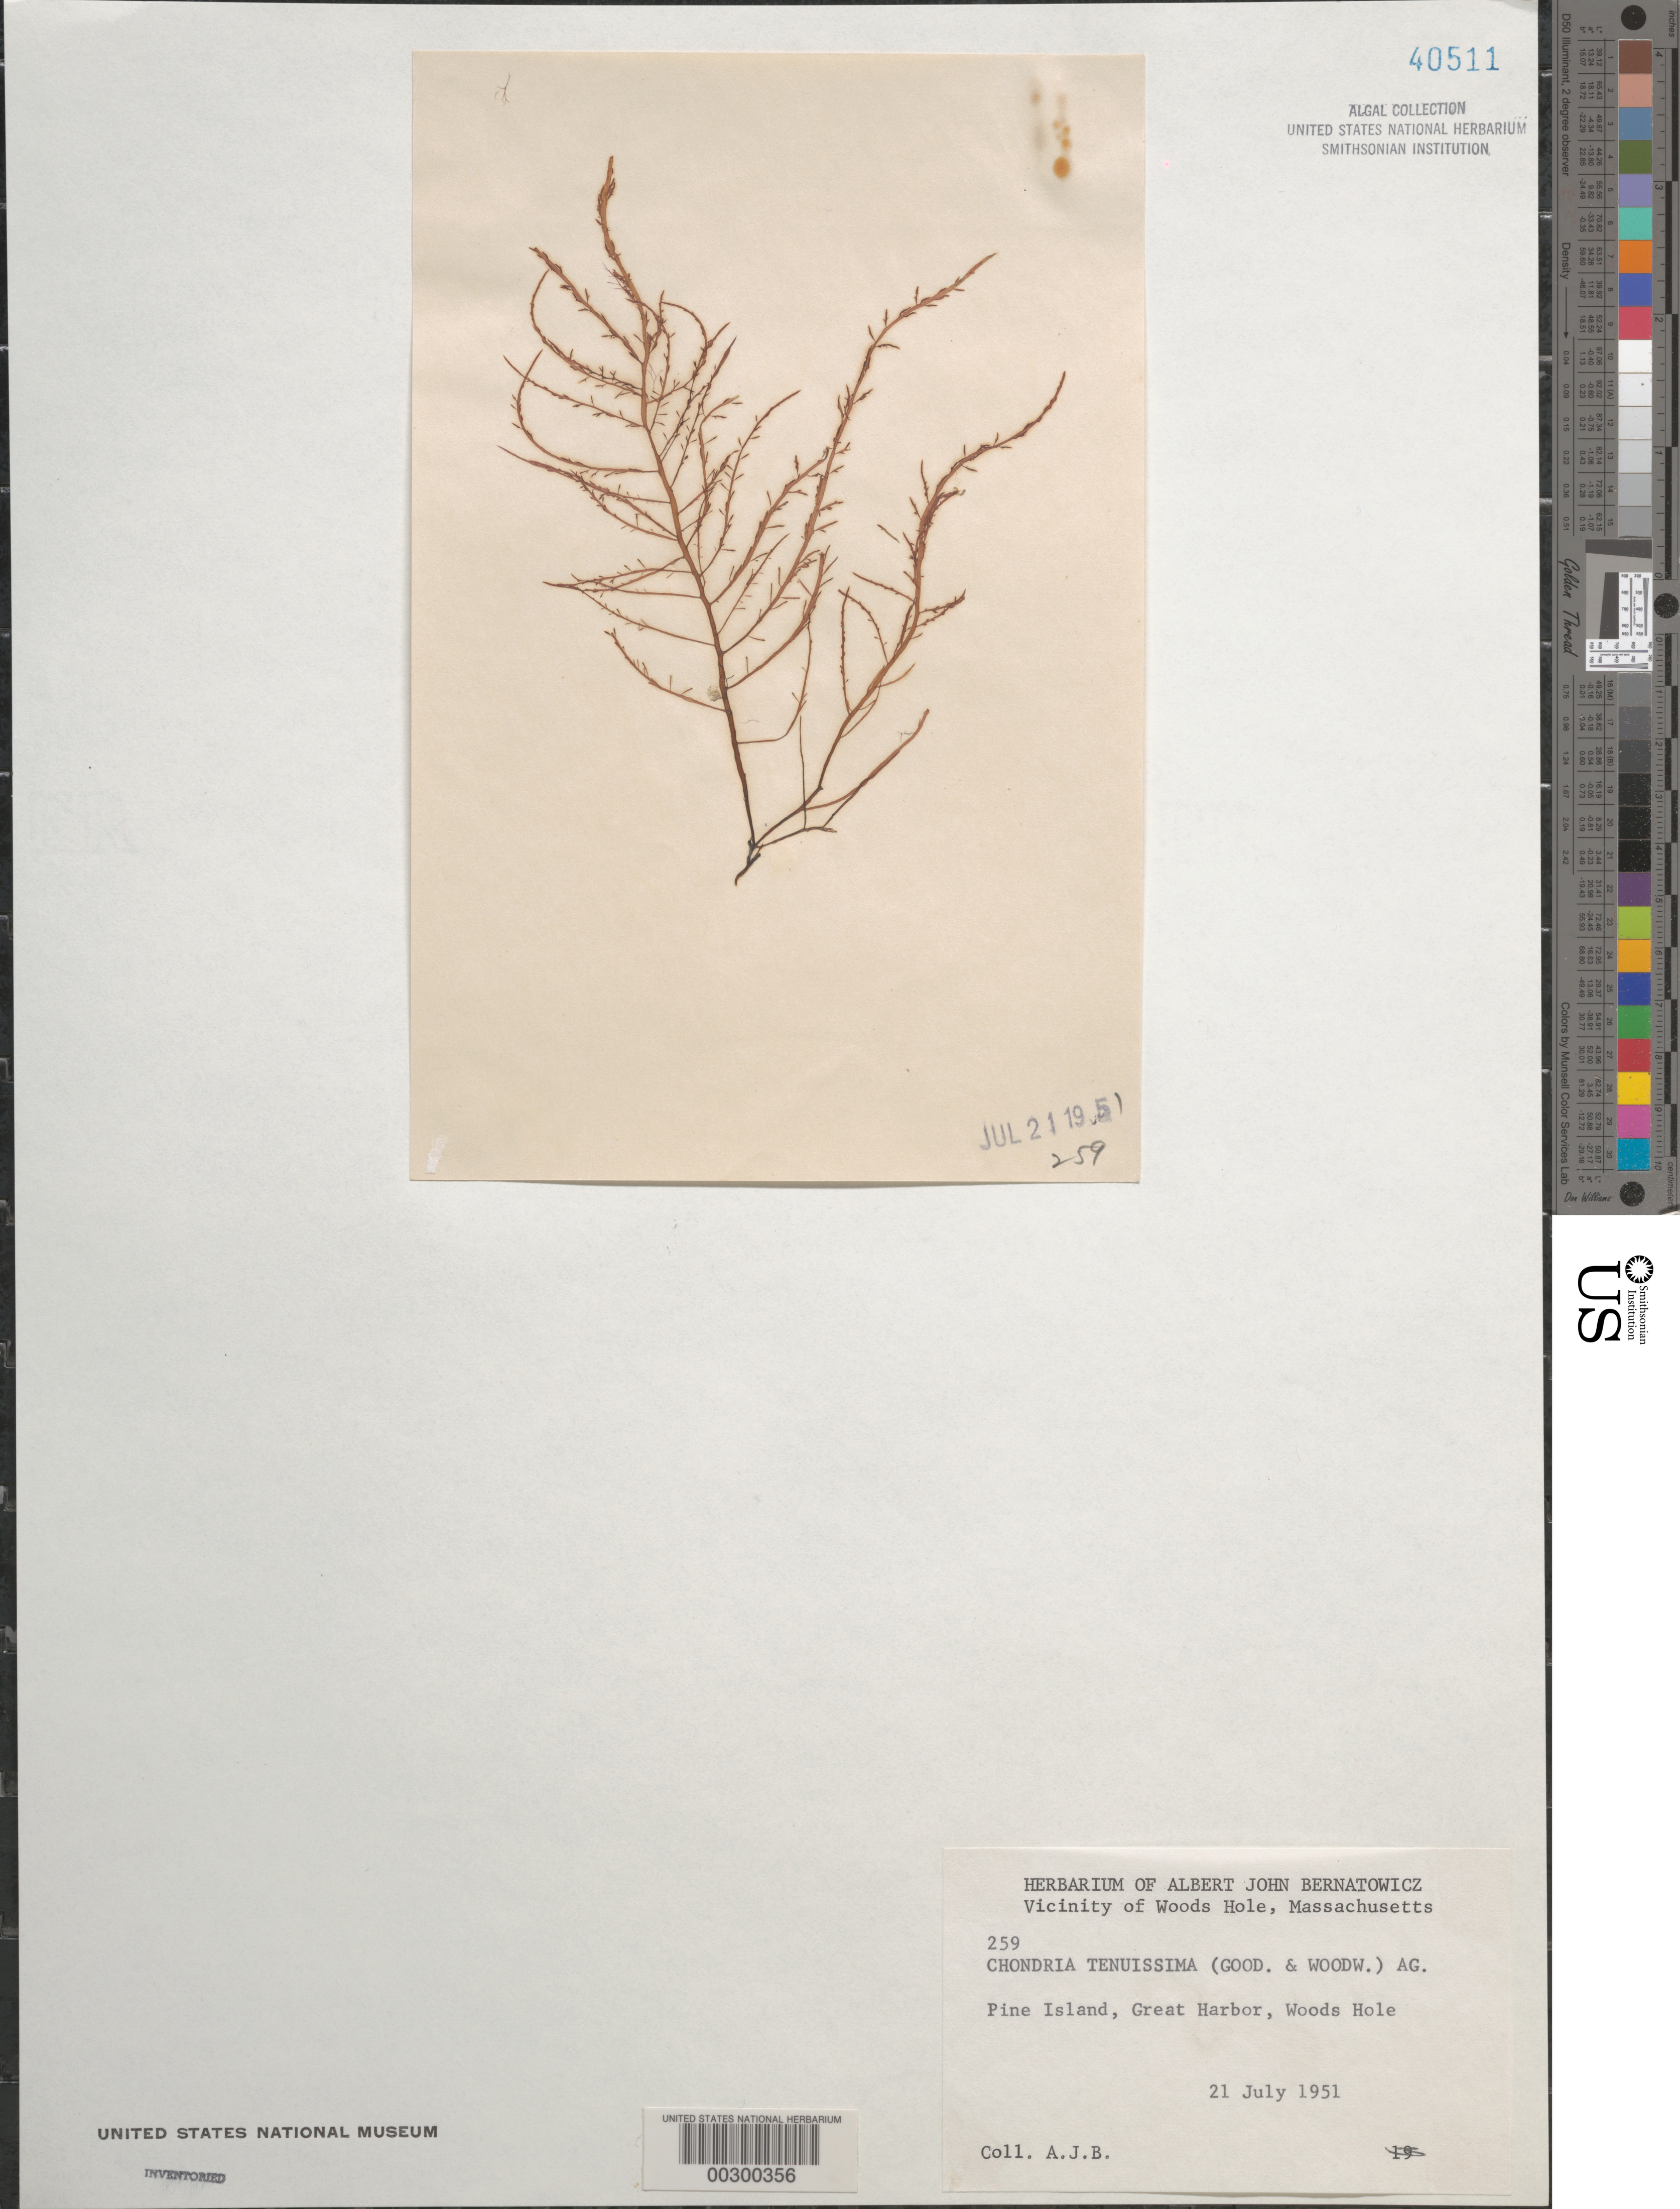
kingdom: Plantae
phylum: Rhodophyta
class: Florideophyceae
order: Ceramiales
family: Rhodomelaceae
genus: Chondria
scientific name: Chondria capillaris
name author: M.J. Wynne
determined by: Algae name updating Project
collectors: A. Bernatowicz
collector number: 259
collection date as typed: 21 Jul 1951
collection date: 1951-07-21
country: United States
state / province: Massachusetts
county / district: Dukes County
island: Pine Island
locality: Great Harbor, Woods Hole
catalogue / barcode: US 40511